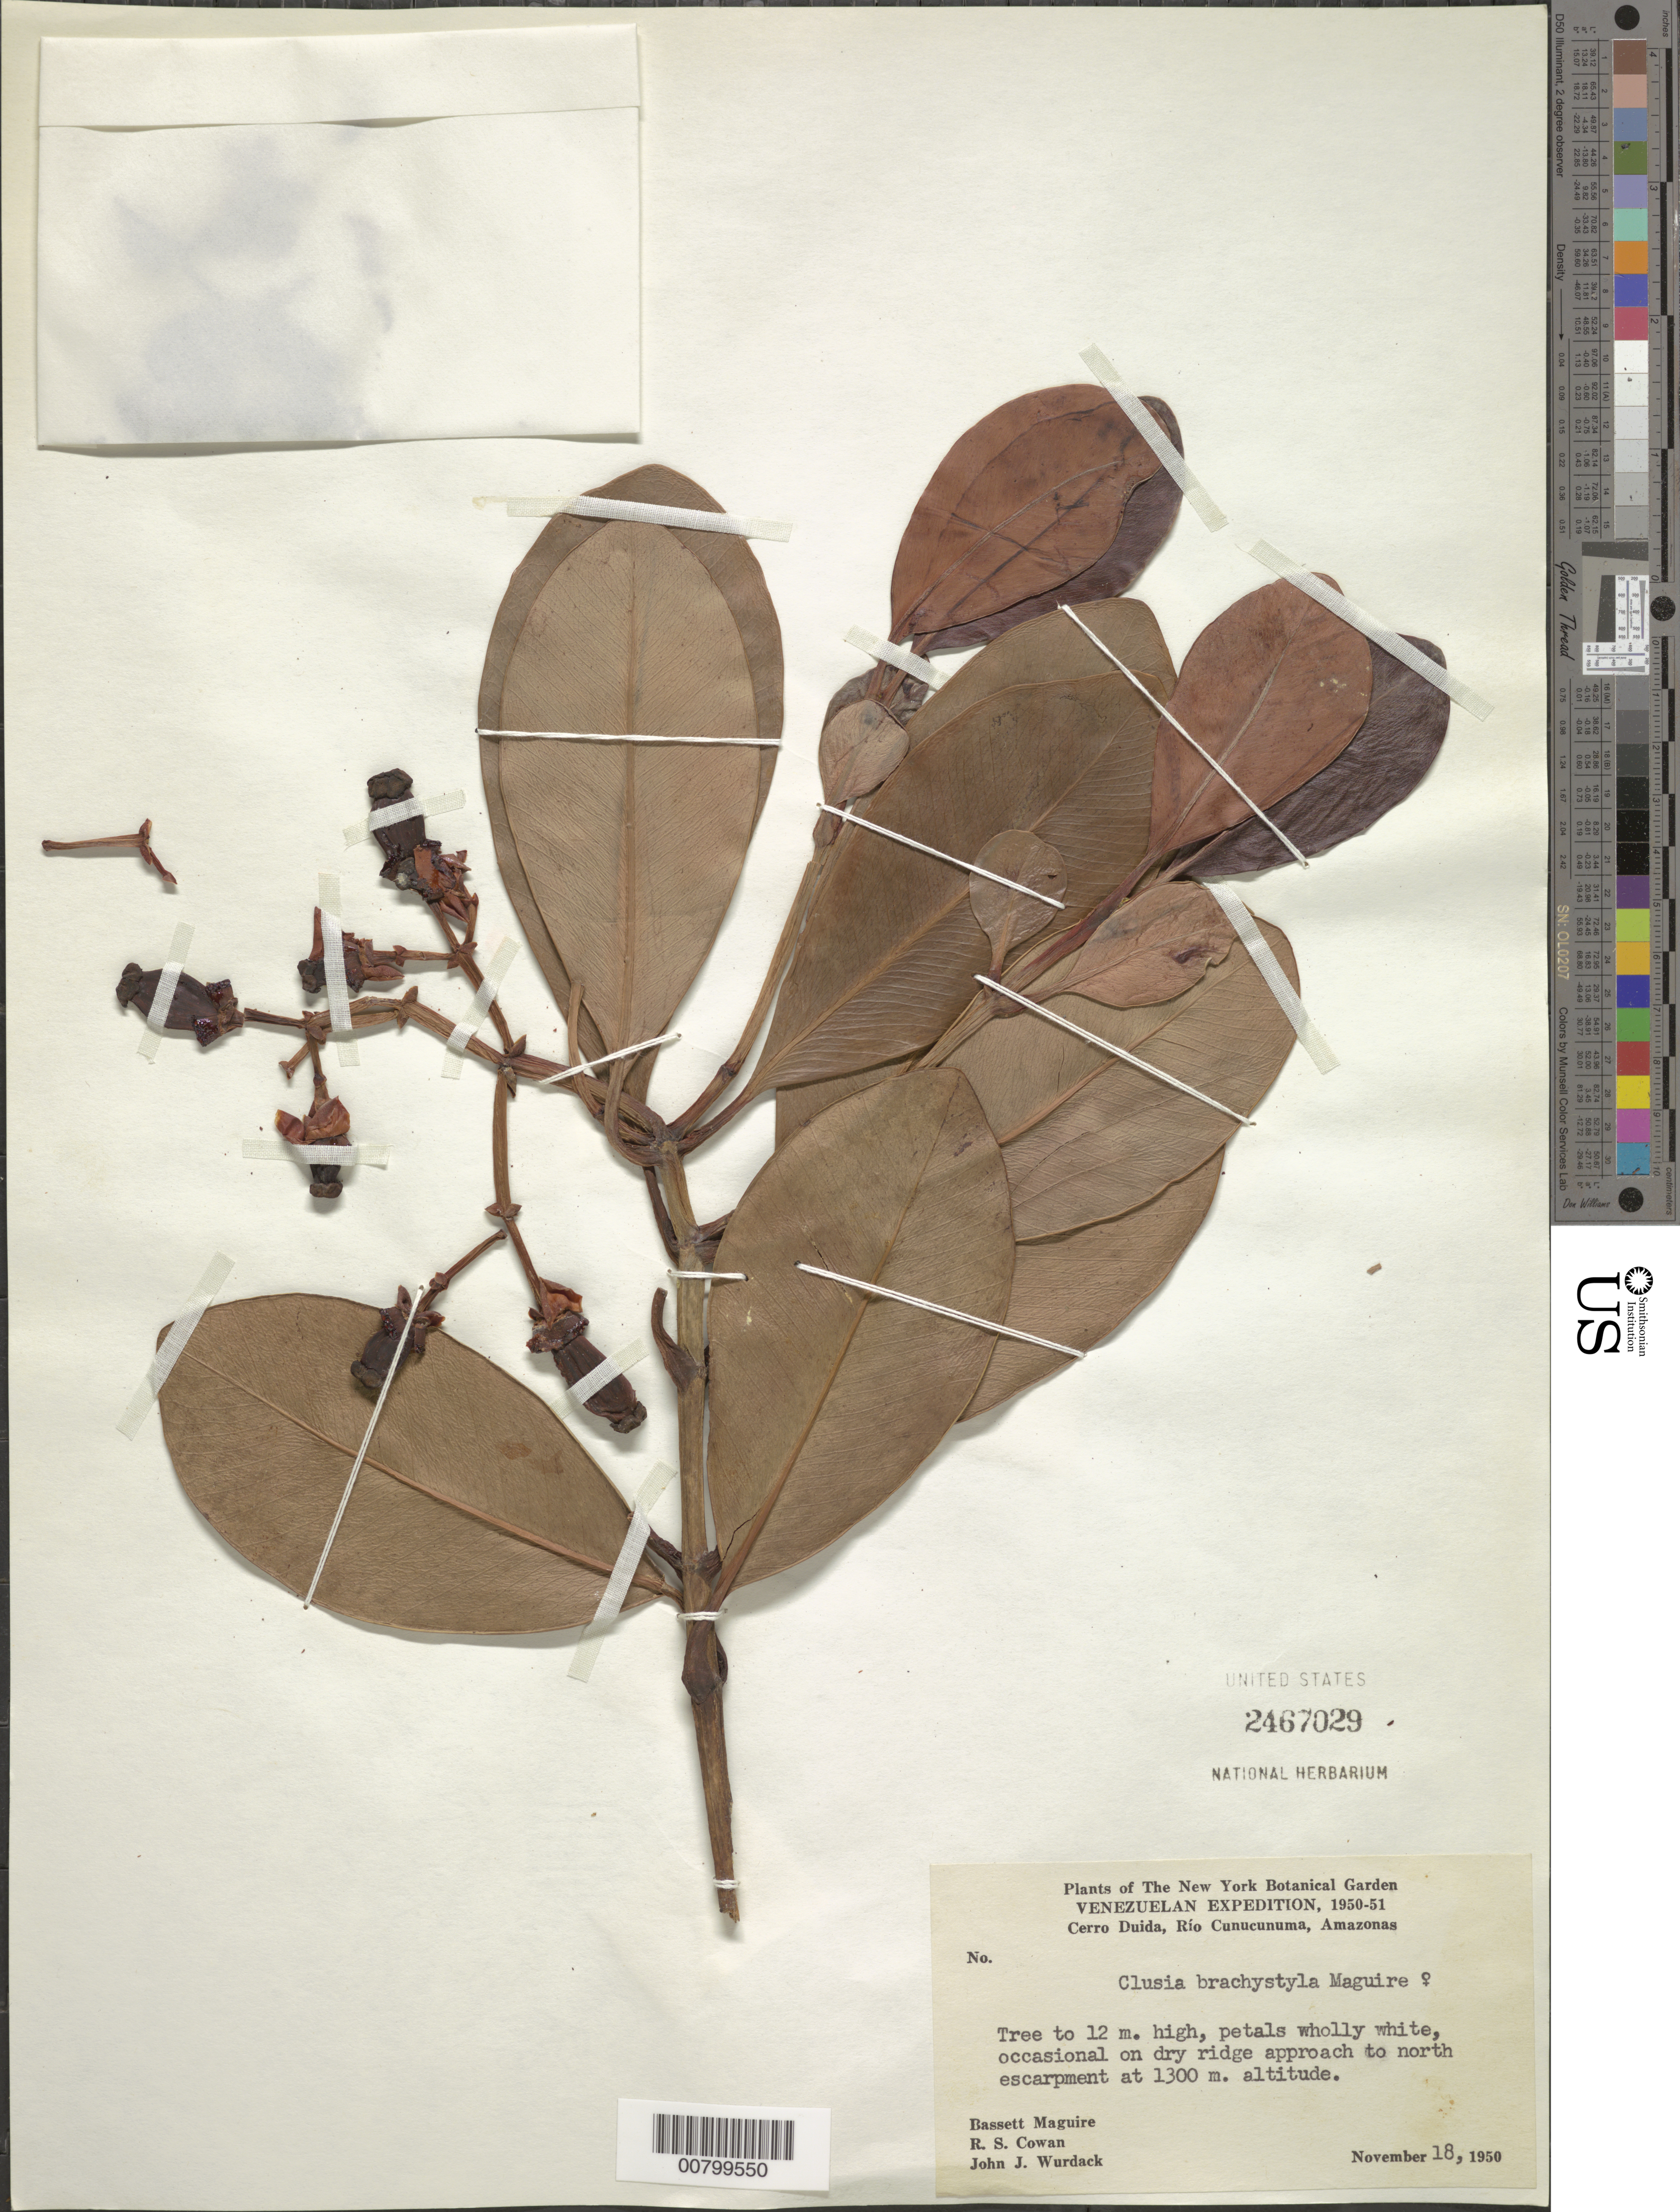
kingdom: Plantae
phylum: Tracheophyta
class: Magnoliopsida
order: Malpighiales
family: Clusiaceae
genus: Clusia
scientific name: Clusia brachystyla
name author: Maguire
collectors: B. Maguire, R. S. Cowan & J. J. Wurdack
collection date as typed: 18-Nov-50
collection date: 1950-11-18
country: Venezuela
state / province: Amazonas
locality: Cerro Duida, Río Cunucunuma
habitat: Dry ridge approach to north escarpment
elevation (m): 1300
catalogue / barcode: US 2467029